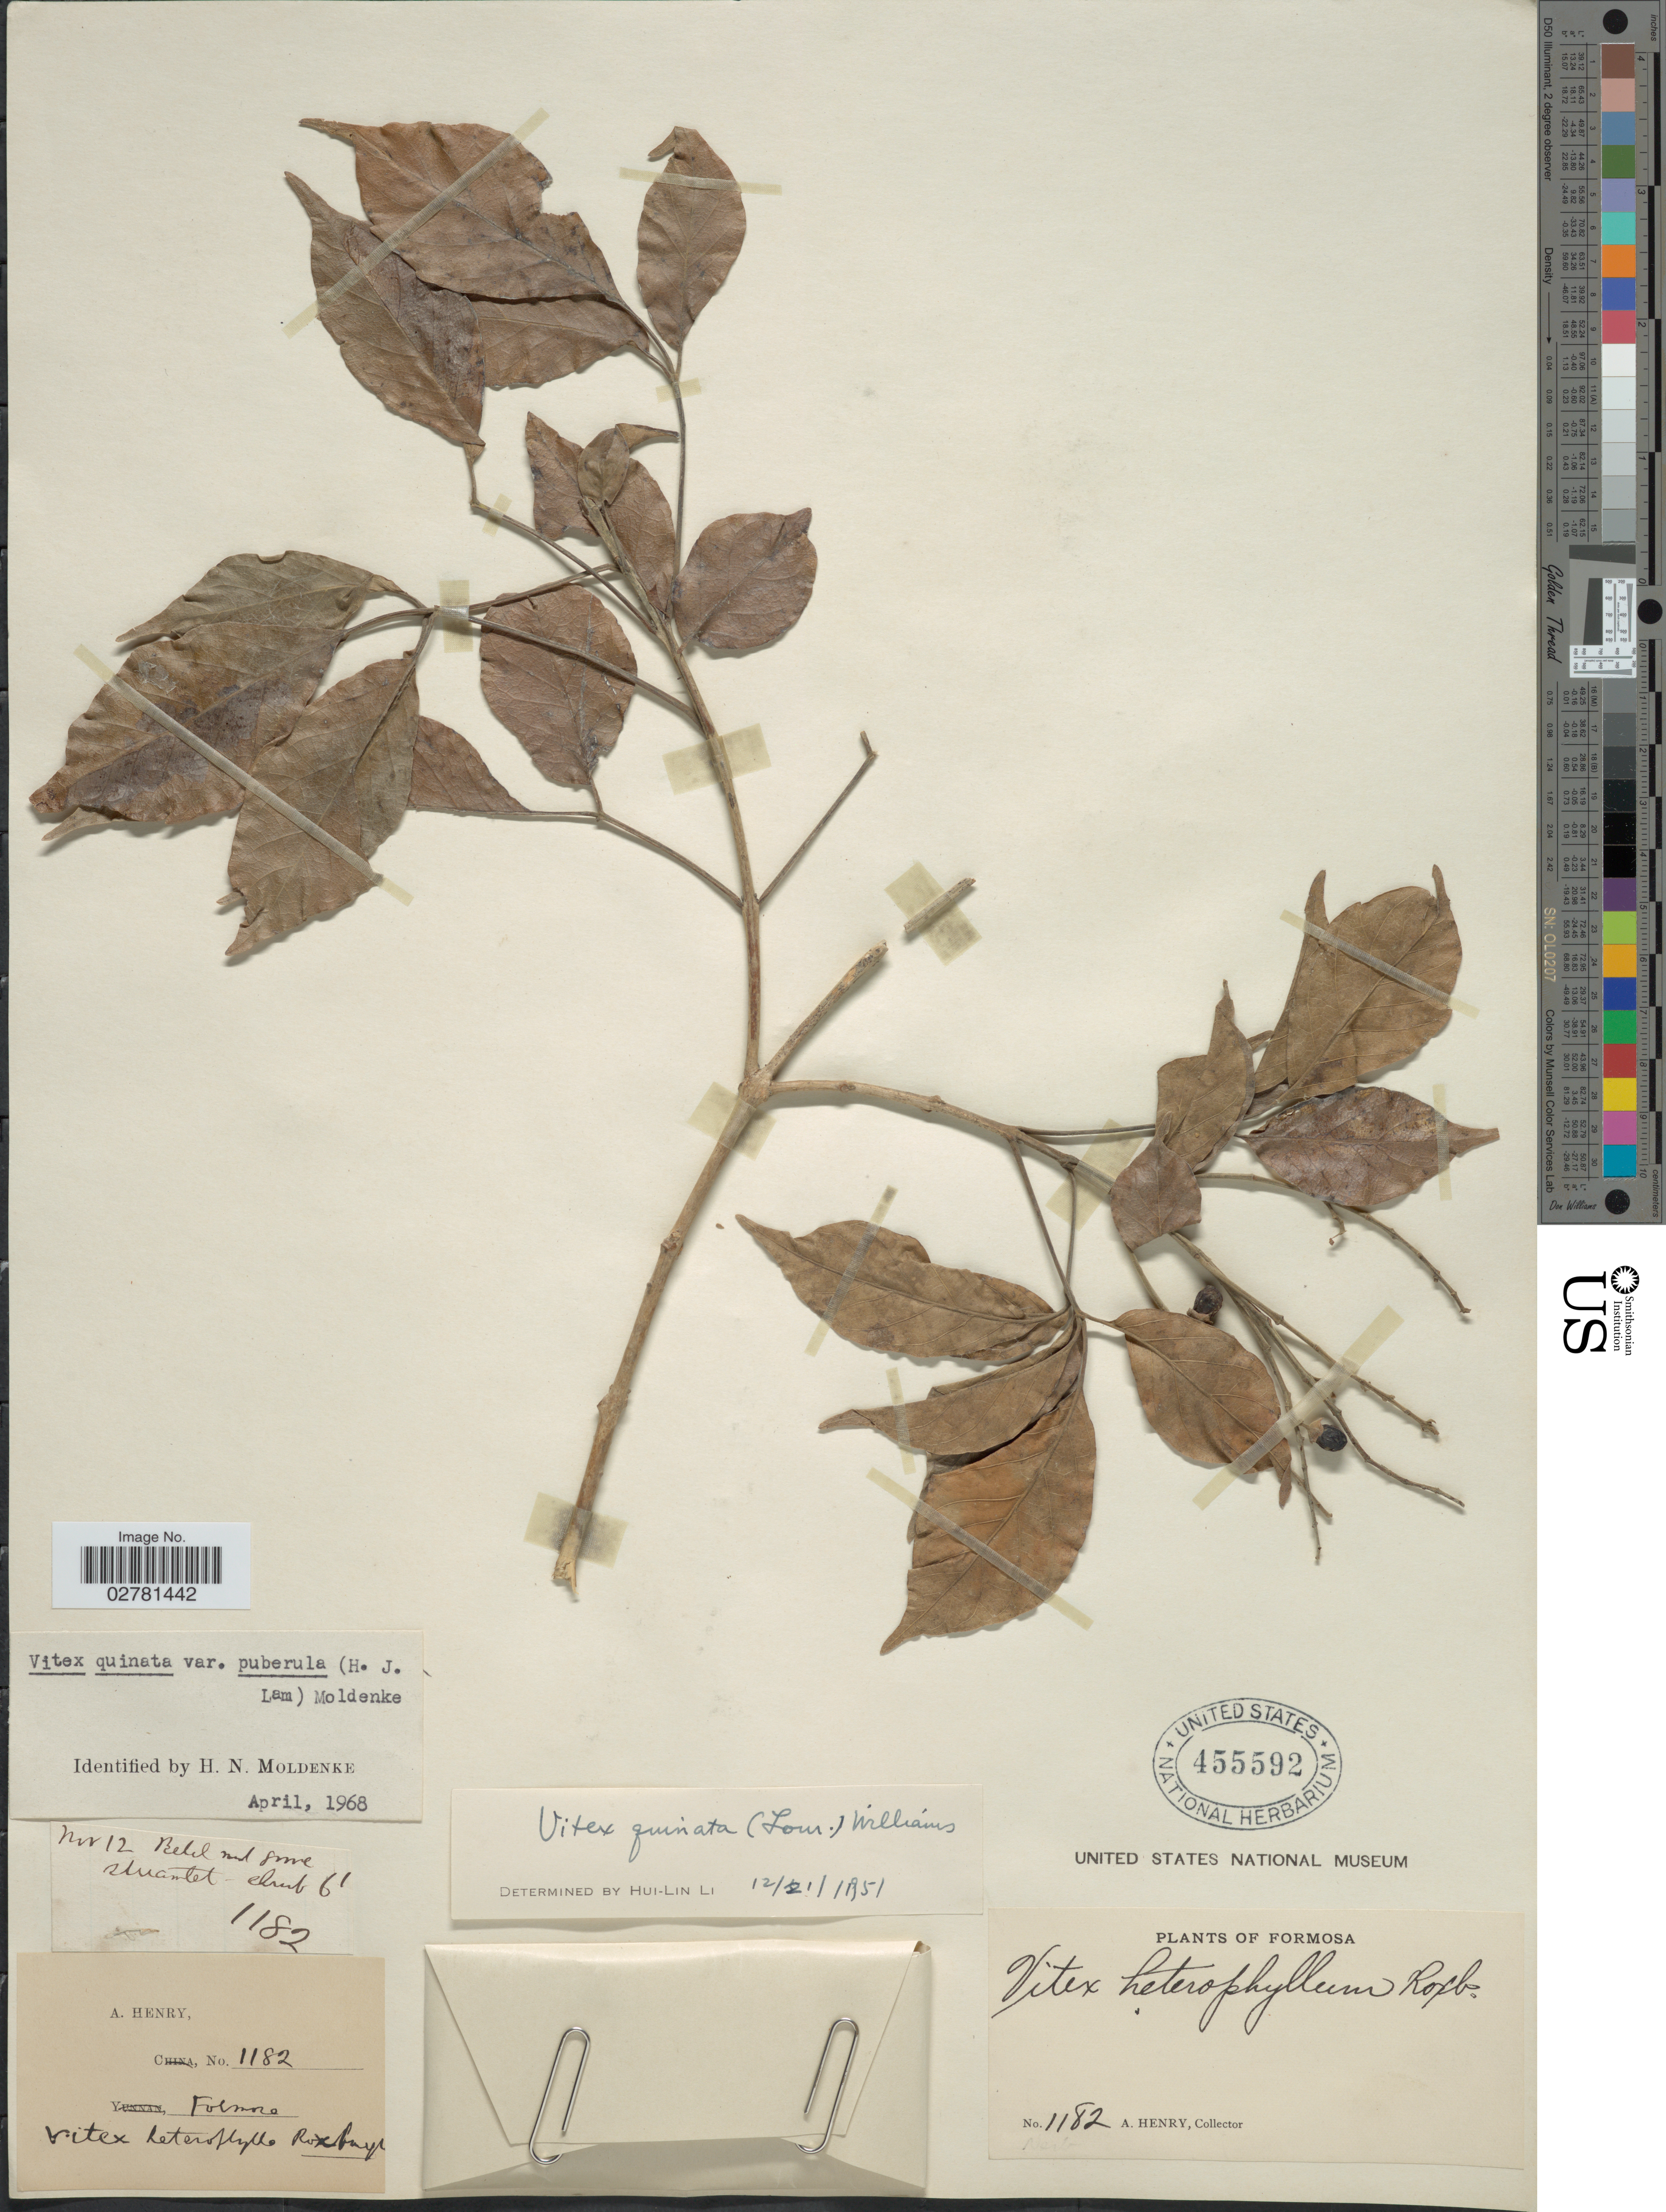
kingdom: Plantae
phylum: Tracheophyta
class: Magnoliopsida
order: Lamiales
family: Lamiaceae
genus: Vitex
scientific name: Vitex quinata var. puberula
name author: Moldenke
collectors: A. Henry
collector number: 1182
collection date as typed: Transcribed d/m/y: /11/12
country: Taiwan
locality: Formosa.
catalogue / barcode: US 455592